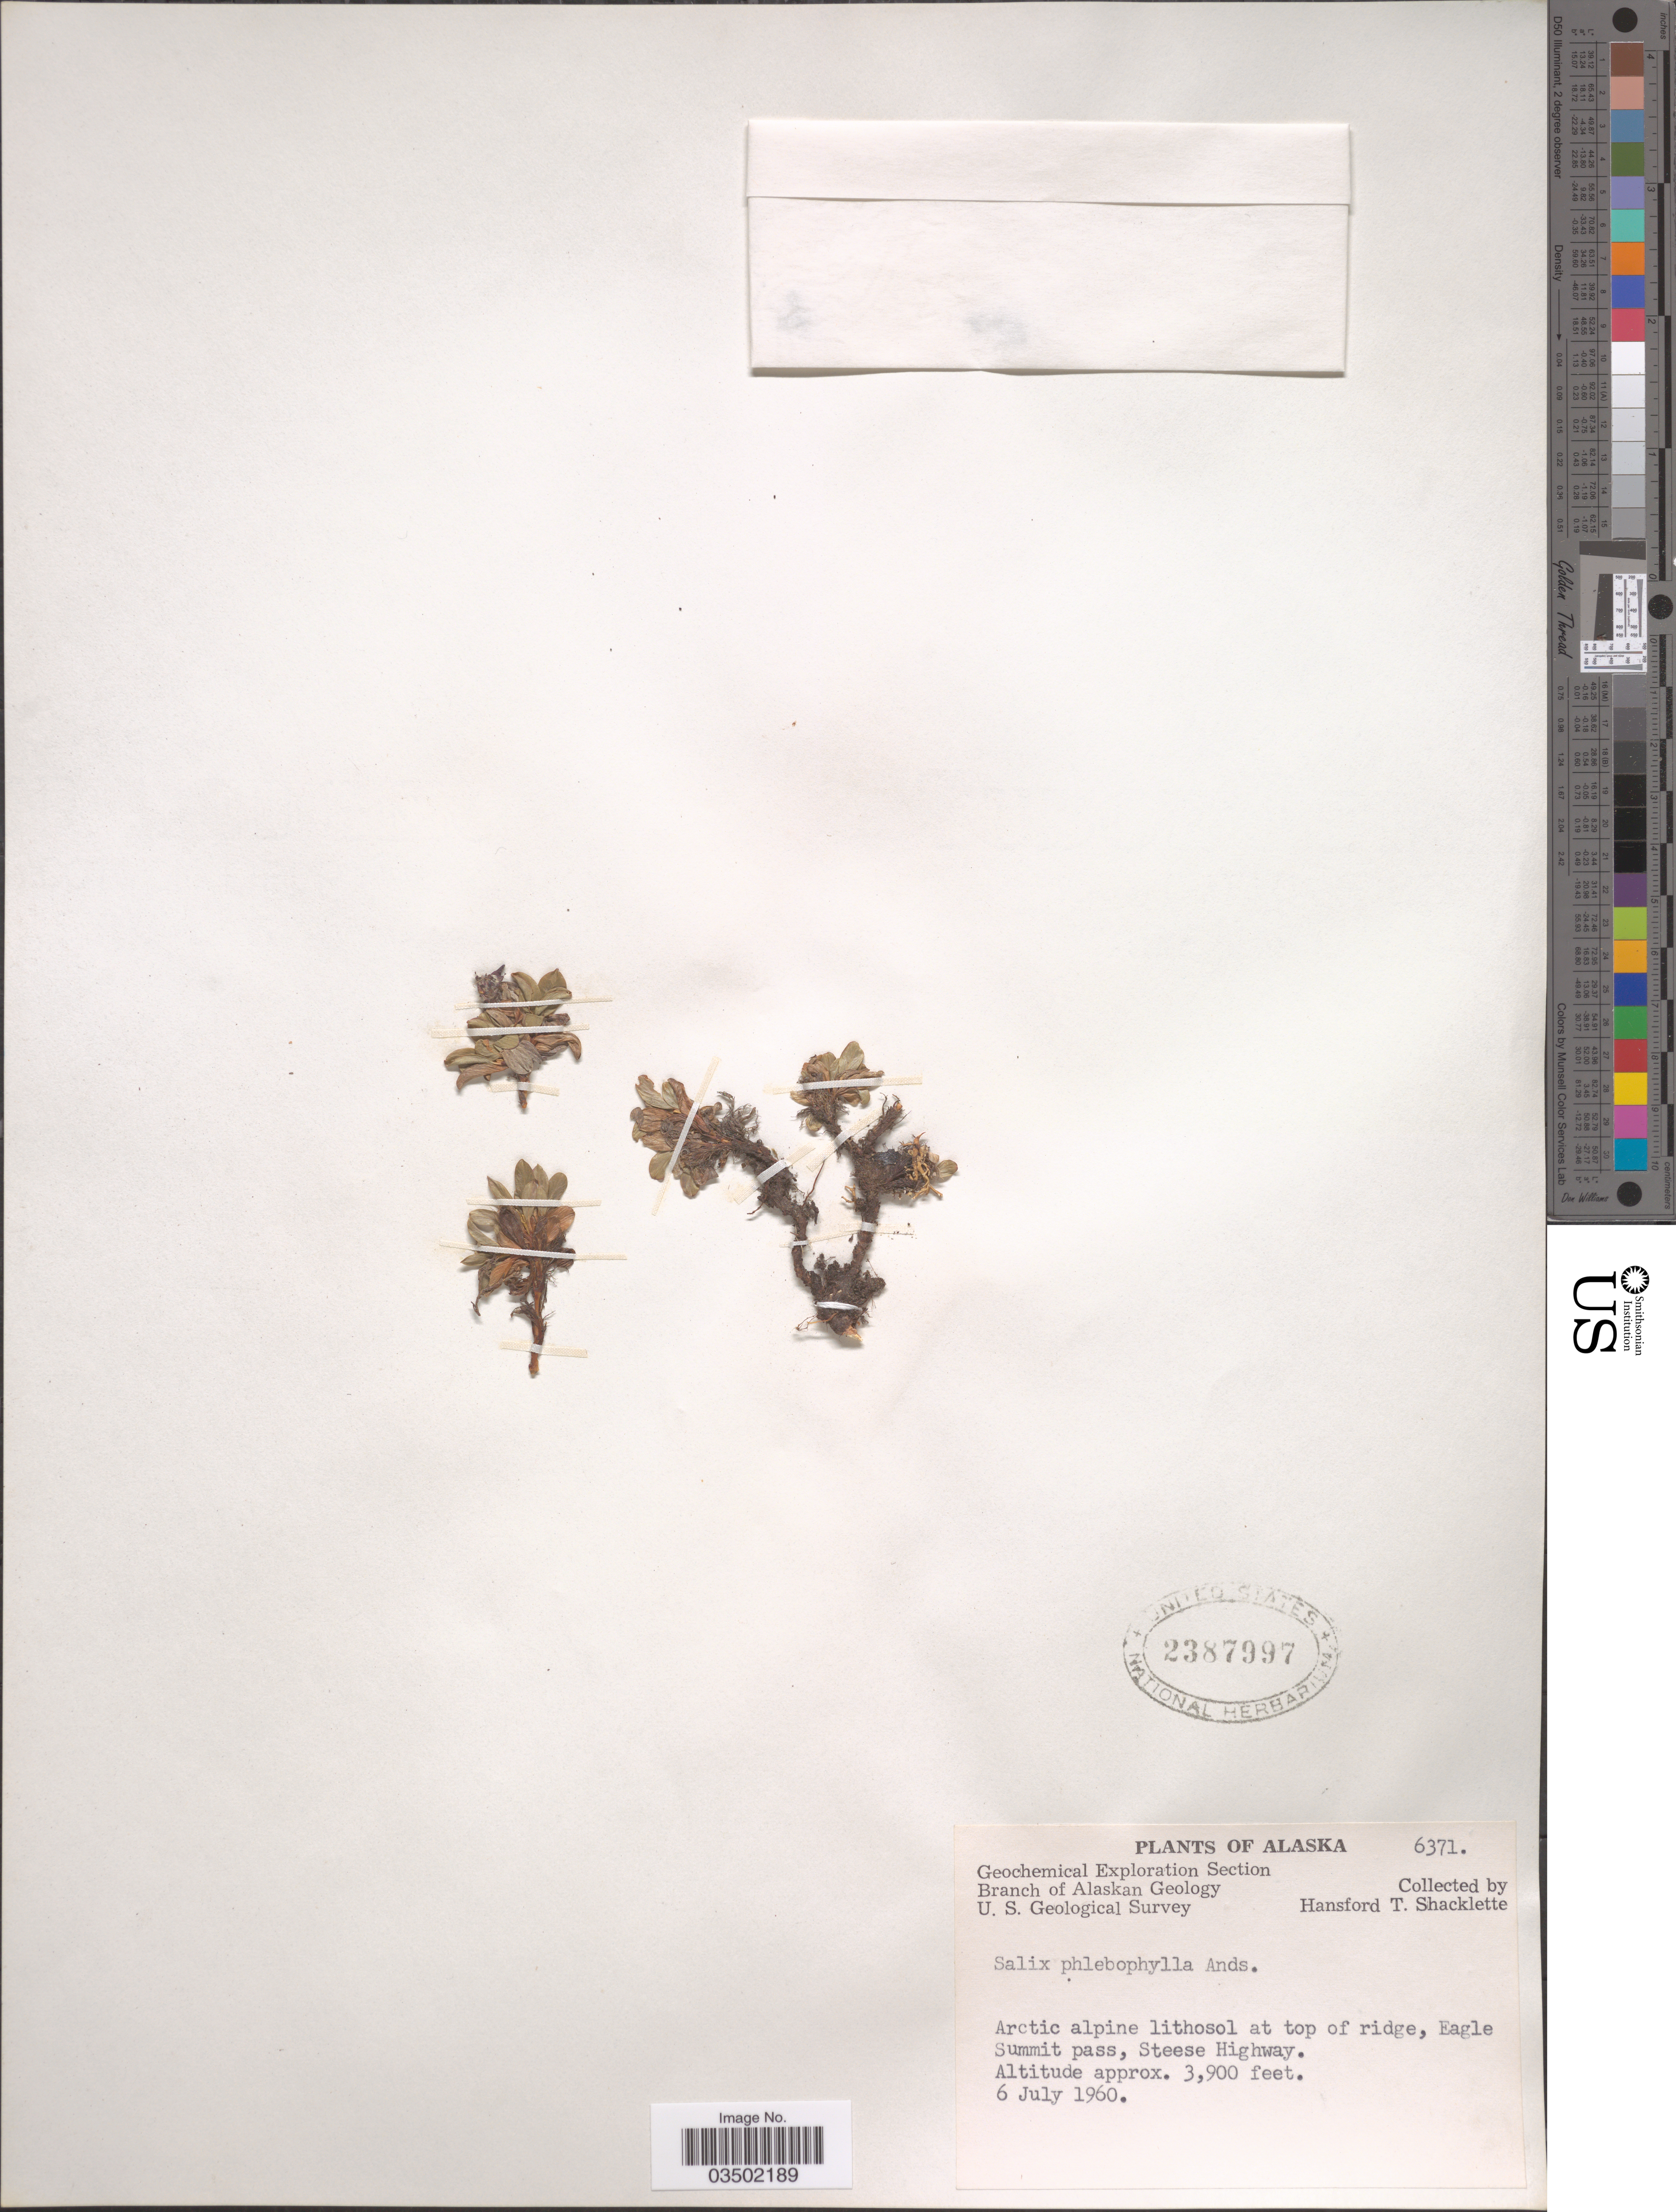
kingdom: Plantae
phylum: Tracheophyta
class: Magnoliopsida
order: Malpighiales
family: Salicaceae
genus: Salix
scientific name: Salix phlebophylla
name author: Andersson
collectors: H. Shacklette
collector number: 6371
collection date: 1960-07-06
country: United States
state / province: Alaska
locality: Arctic alpine lithosol at top of ridge, Eagle Summit pass, Steese Highway.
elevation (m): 1189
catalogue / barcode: US 2387997